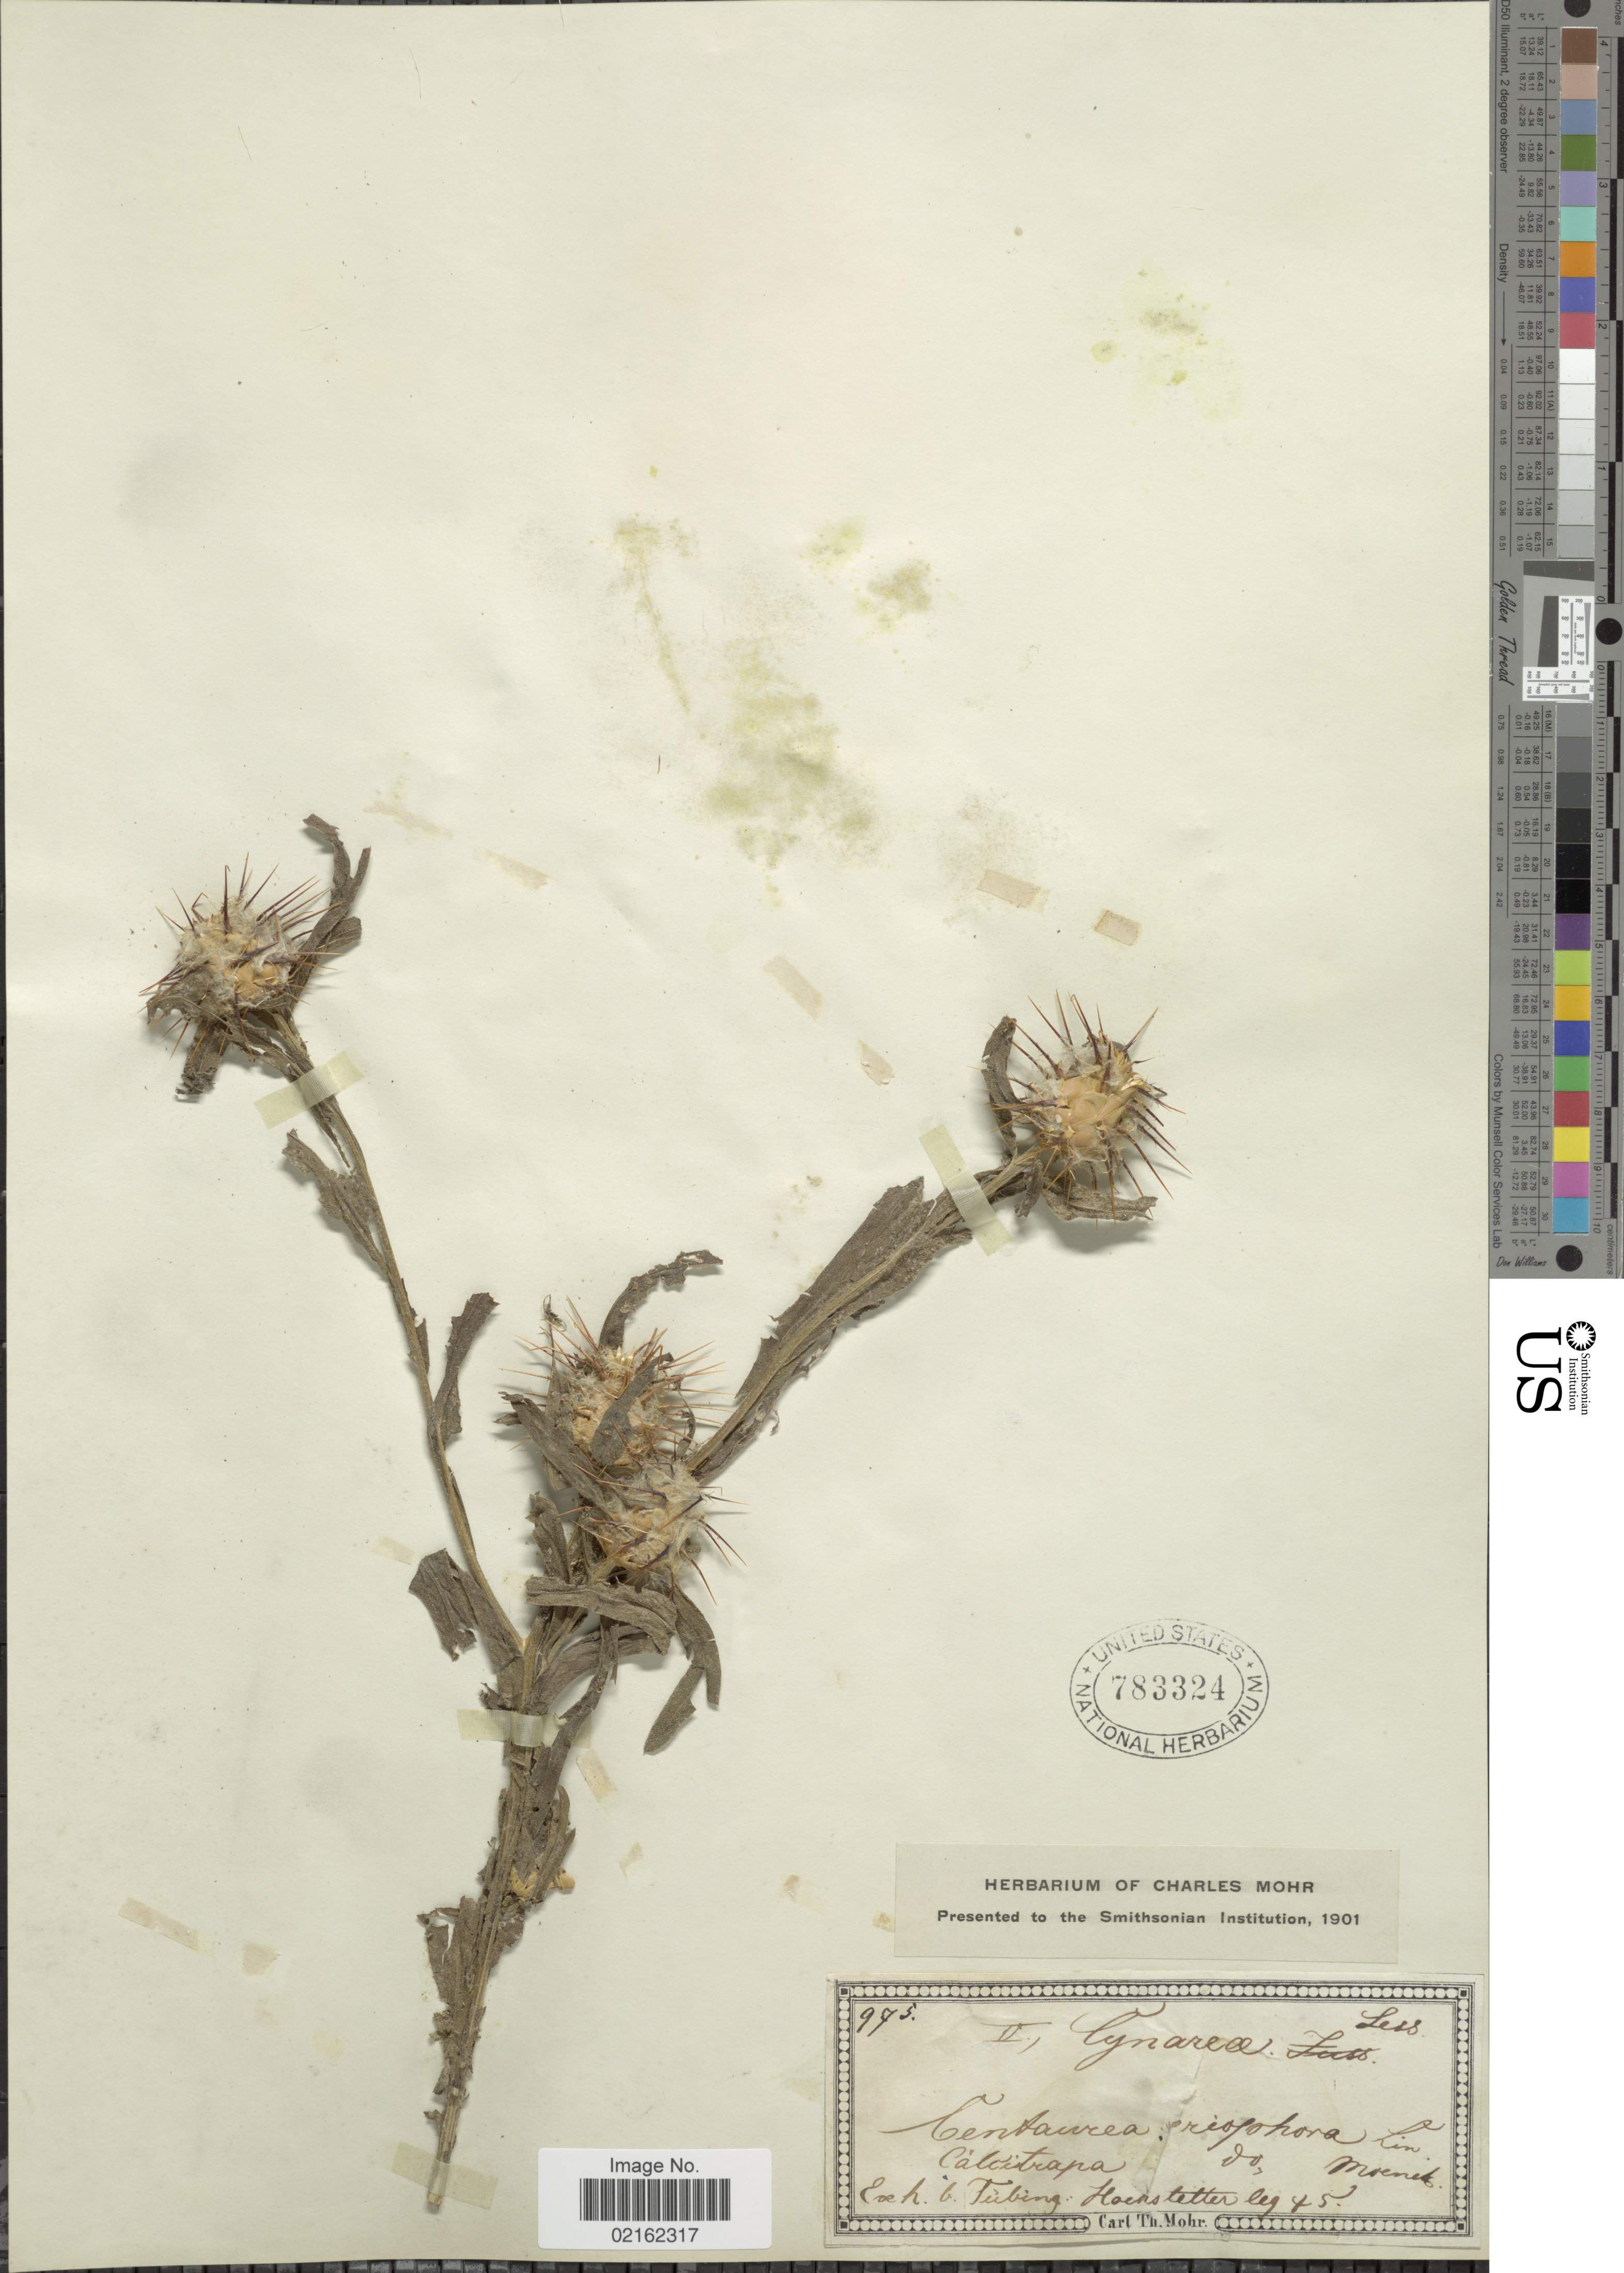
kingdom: Plantae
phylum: Tracheophyta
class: Magnoliopsida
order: Asterales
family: Asteraceae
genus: Centaurea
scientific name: Centaurea eriophora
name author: L.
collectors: -. Hochstetter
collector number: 45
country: Portugal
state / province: Azores (Aut. Reg.)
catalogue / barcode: US 783324